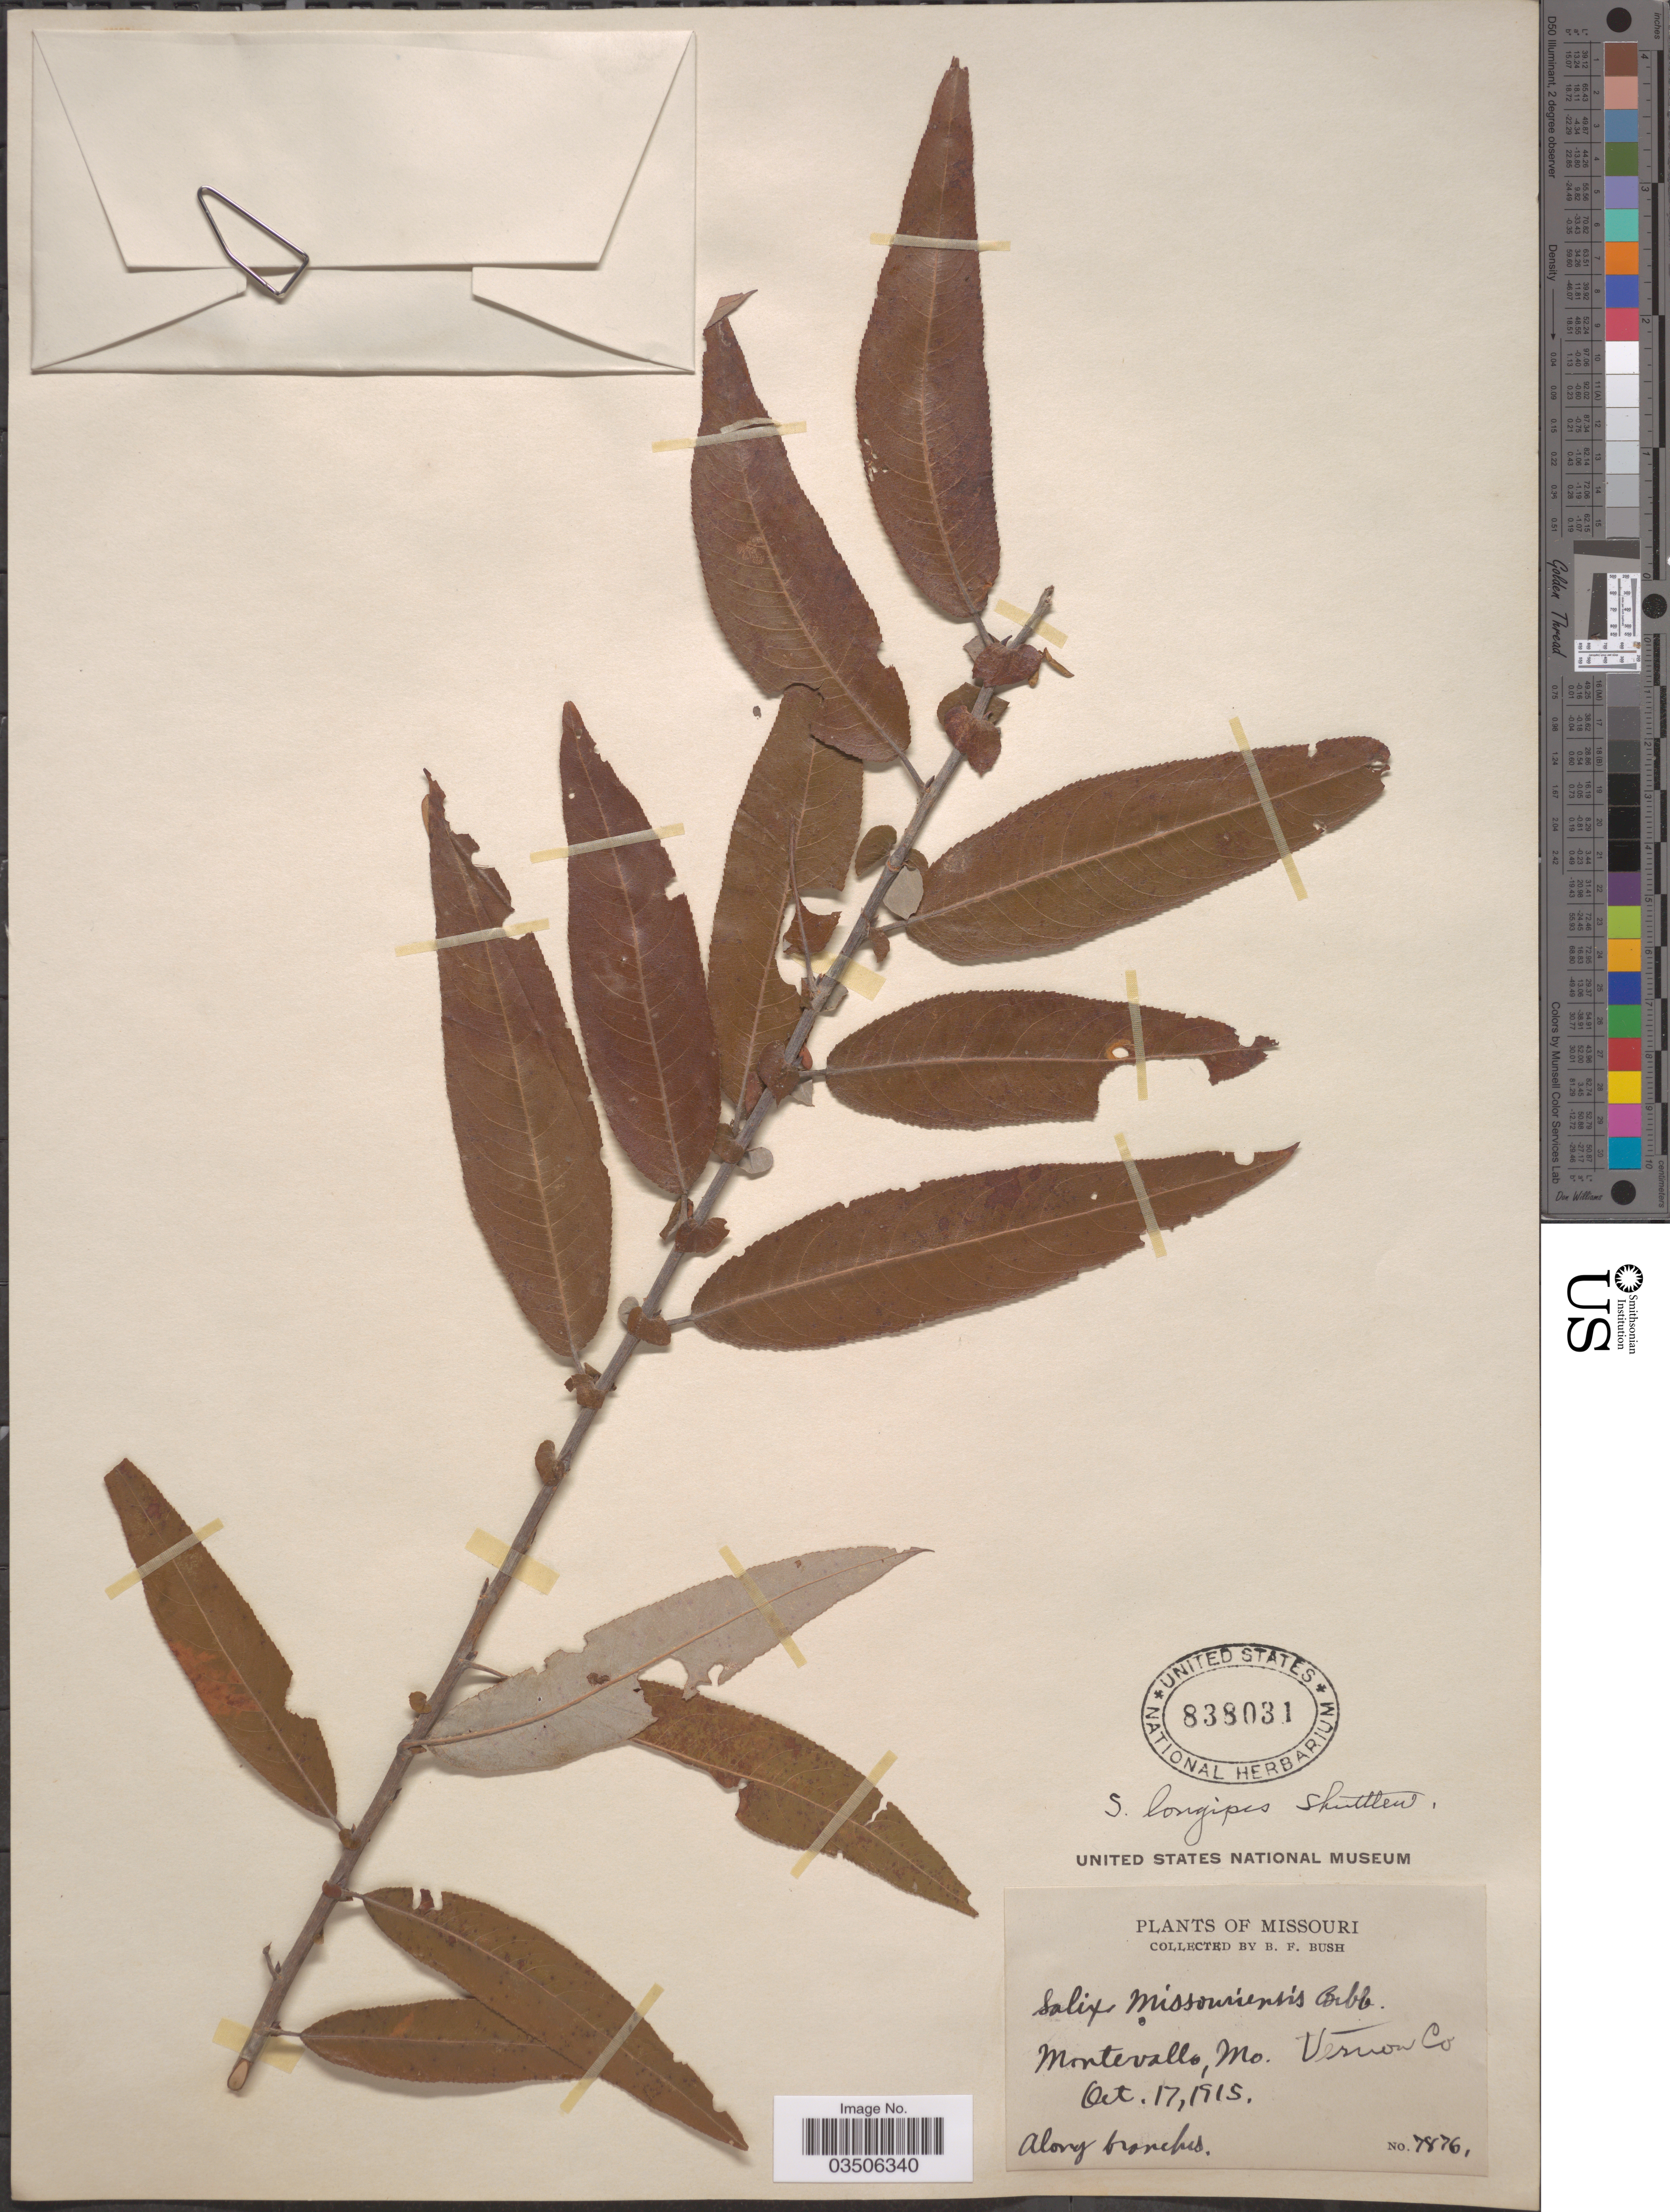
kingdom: Plantae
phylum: Tracheophyta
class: Magnoliopsida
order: Malpighiales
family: Salicaceae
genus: Salix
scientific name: Salix wardii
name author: Bebb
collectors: B. F. Bush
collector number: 7876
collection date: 1915-10-17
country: United States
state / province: Missouri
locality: Montevallo. Vernon Co.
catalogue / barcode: US 838031